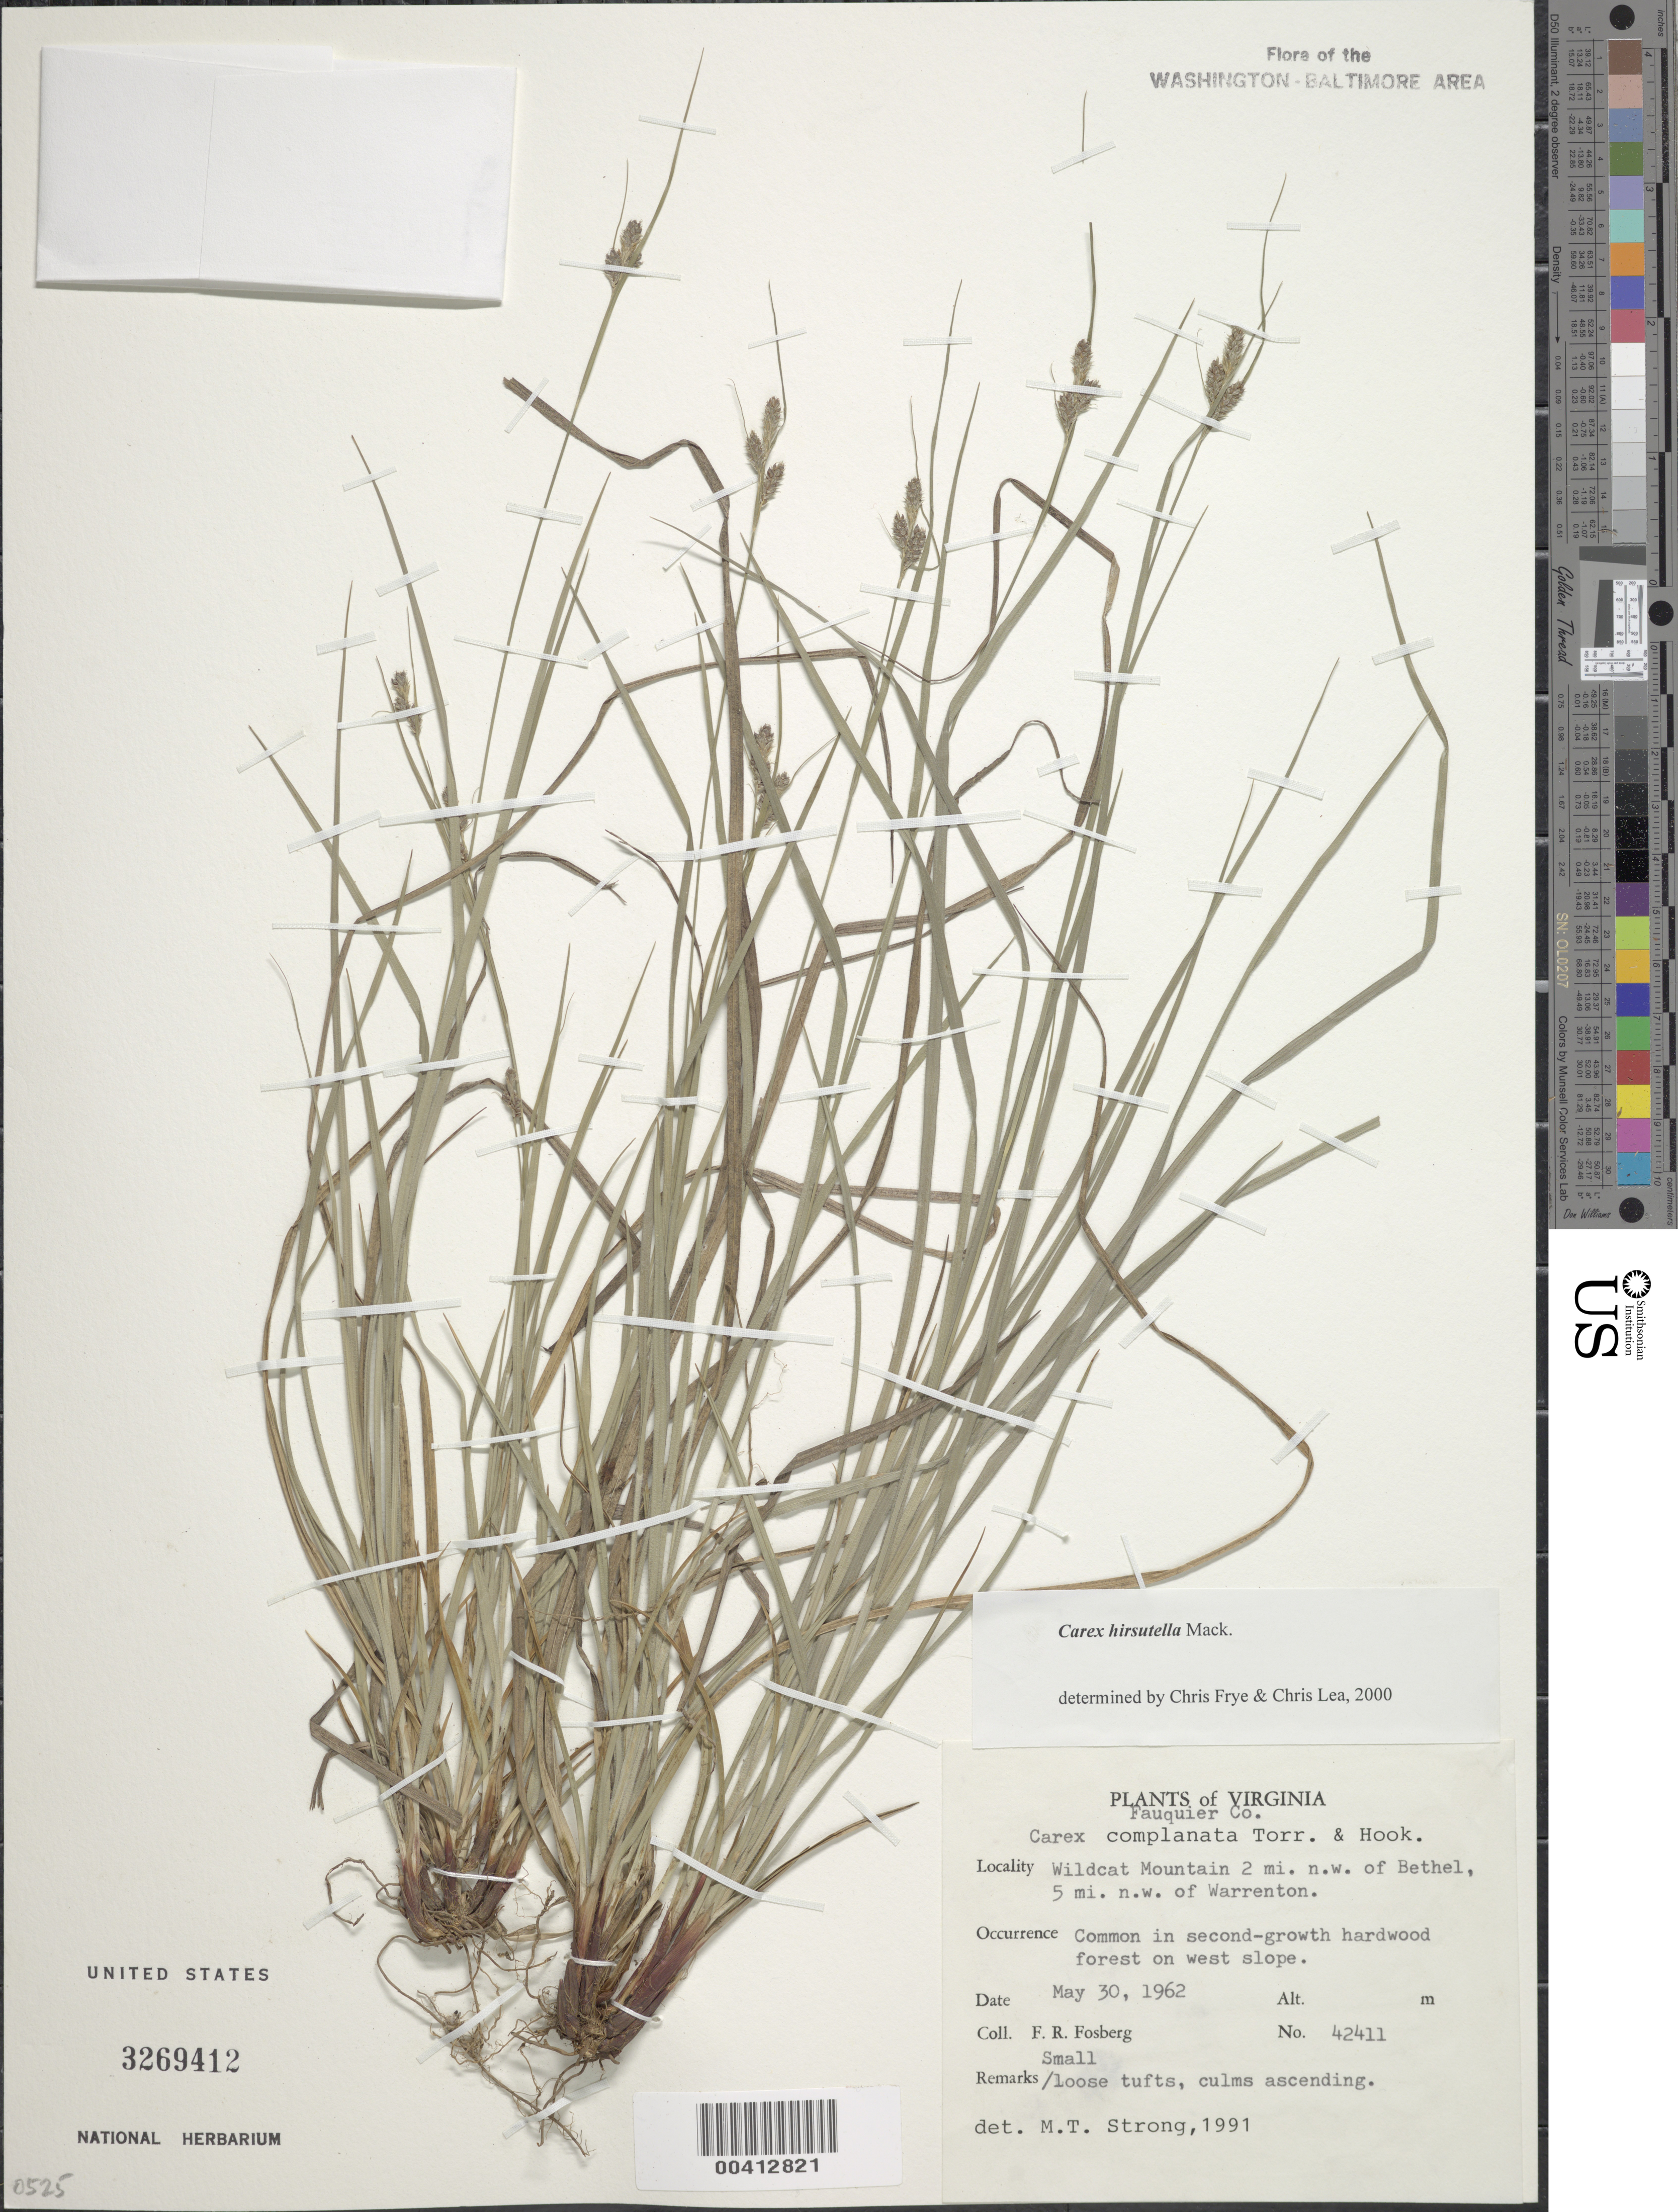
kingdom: Plantae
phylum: Tracheophyta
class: Liliopsida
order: Poales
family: Cyperaceae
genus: Carex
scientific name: Carex hirsutella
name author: Mack.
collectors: F. R. Fosberg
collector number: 42411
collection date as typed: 30 May 1962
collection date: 1962-05-30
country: United States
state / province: Virginia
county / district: Fauquier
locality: Wildcat Mountain Preserve, NW of Bethel, NW of Warrenton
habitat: In second growth hardwood forest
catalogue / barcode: US 3269412